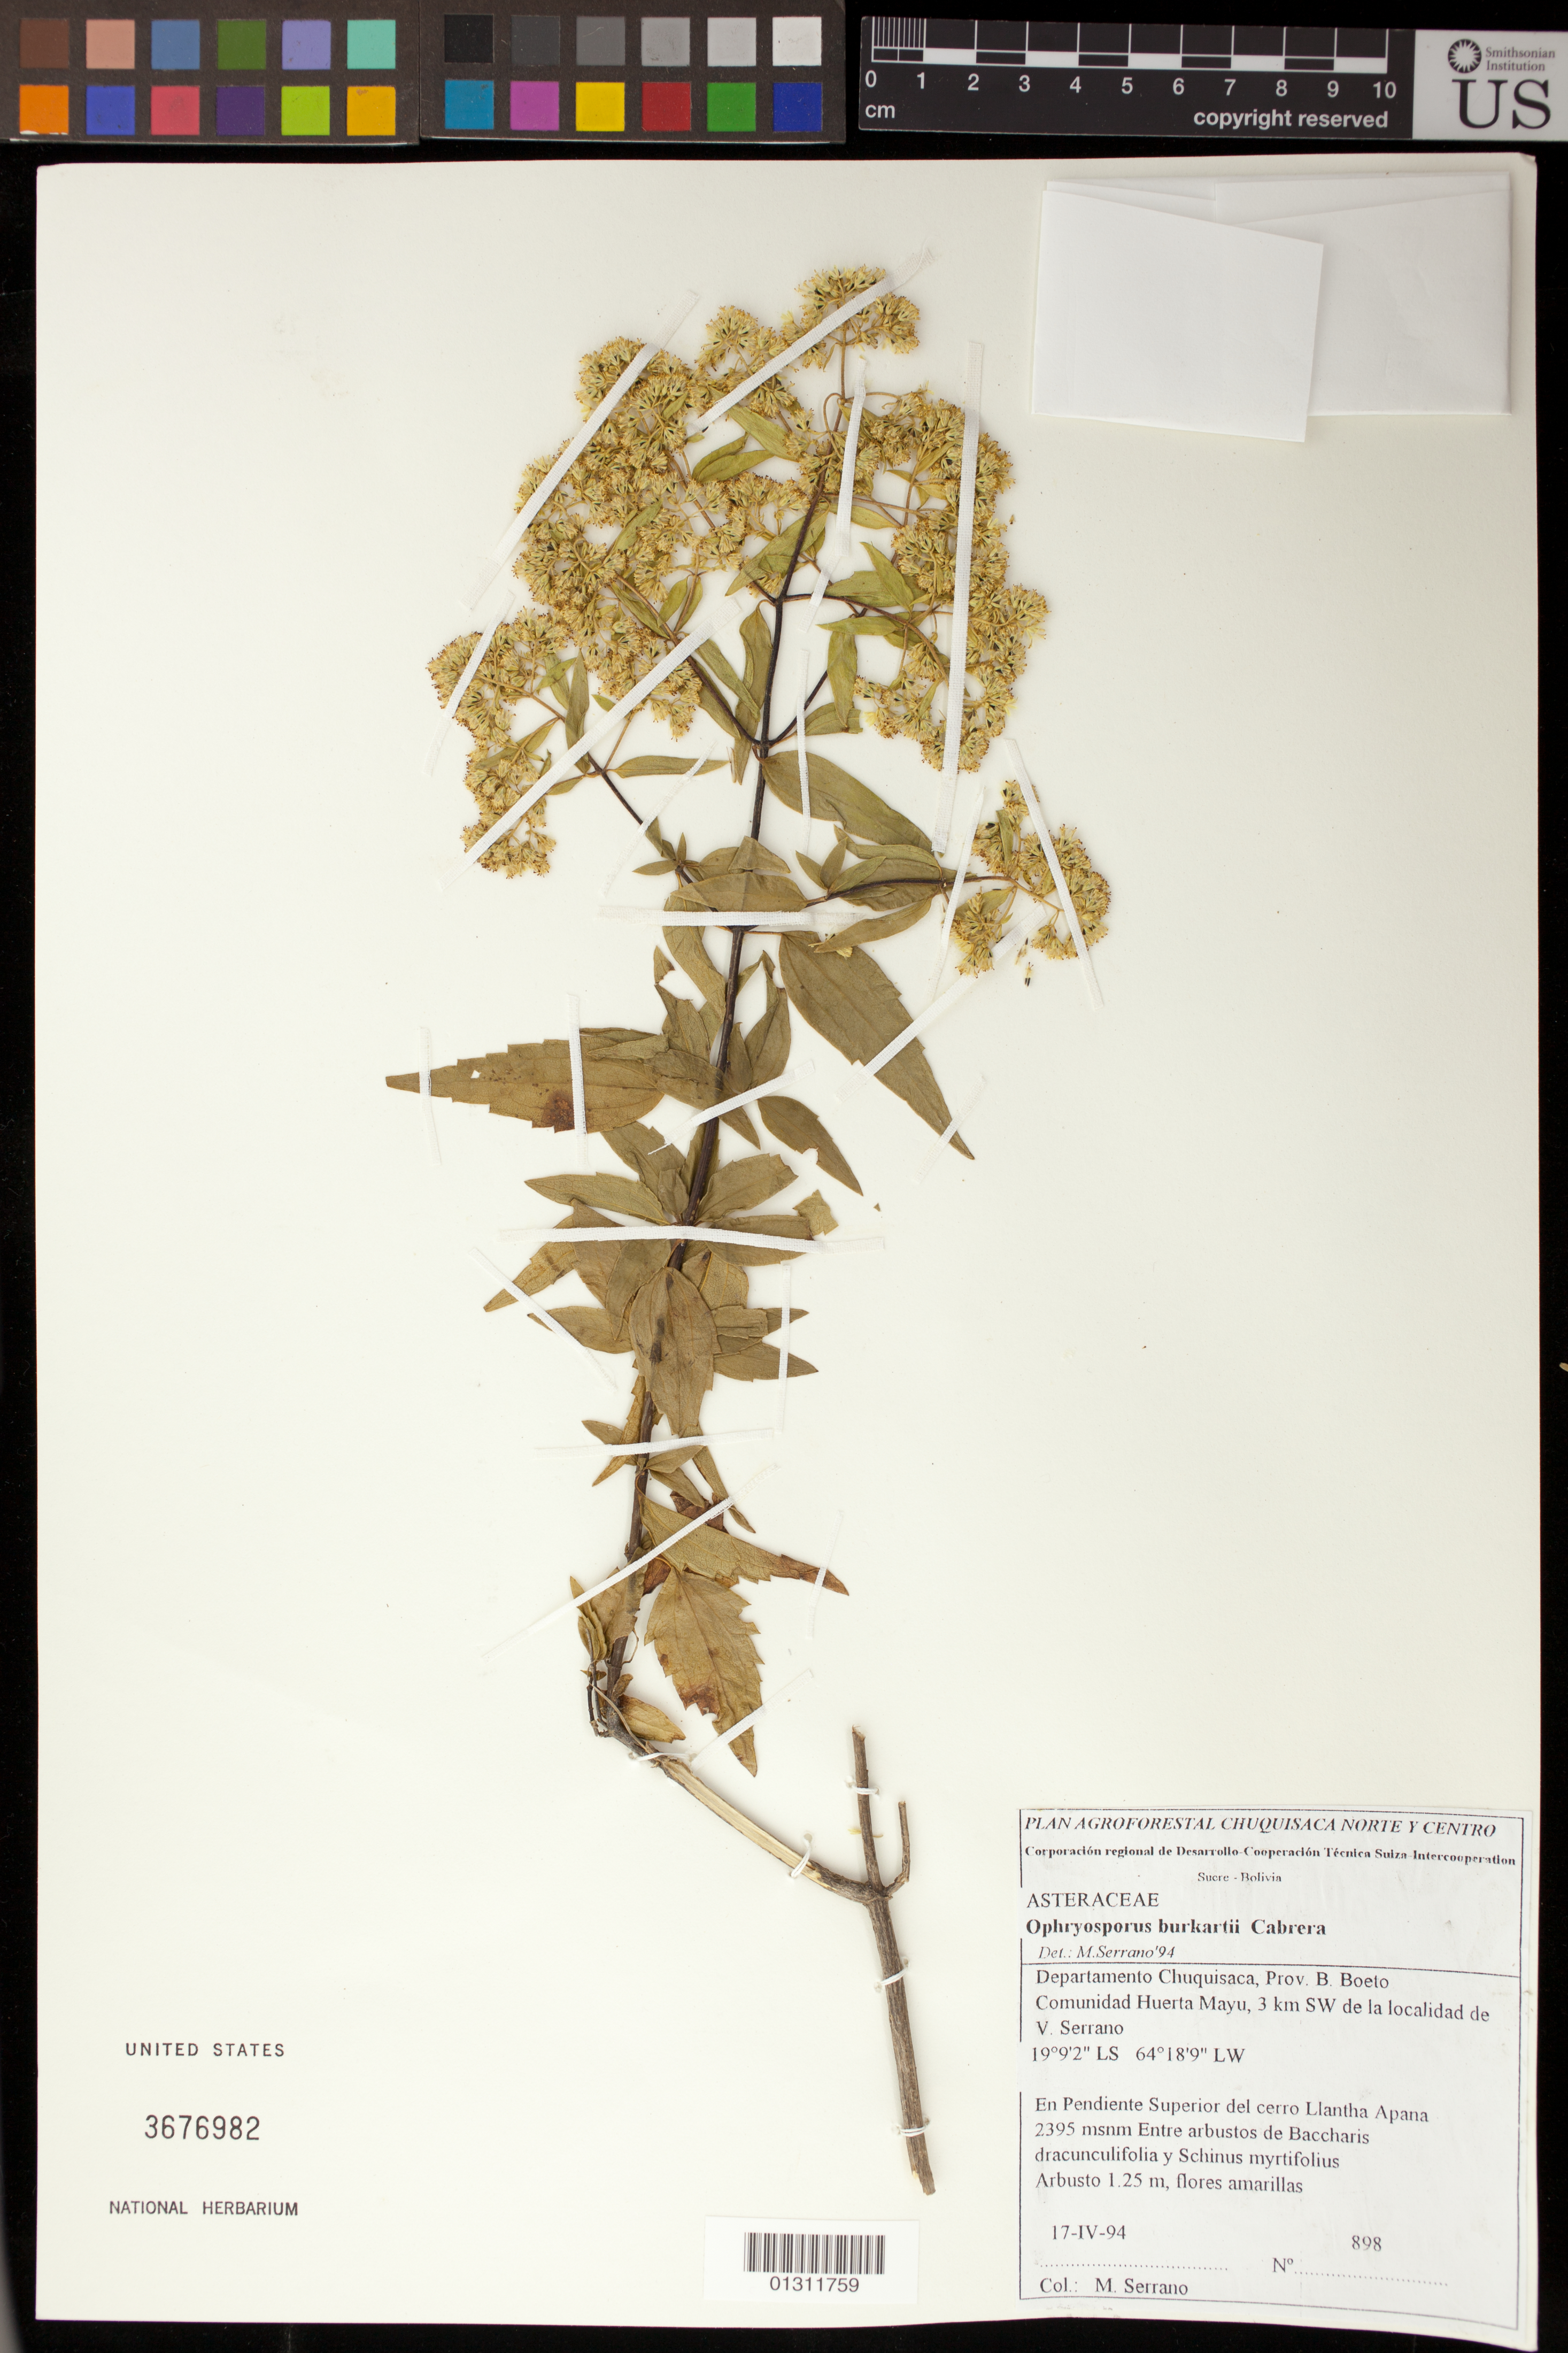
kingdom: Plantae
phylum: Tracheophyta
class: Magnoliopsida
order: Asterales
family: Asteraceae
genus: Ophryosporus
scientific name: Ophryosporus burkartii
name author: Cabrera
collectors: M. Serrano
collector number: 898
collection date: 1994-04-17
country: Bolivia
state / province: Chuquisaca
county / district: Belisario Boeto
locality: Comunidad Huerta Mayu, 3 km SW de la localidad de V. Serrana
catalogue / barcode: US 3676982